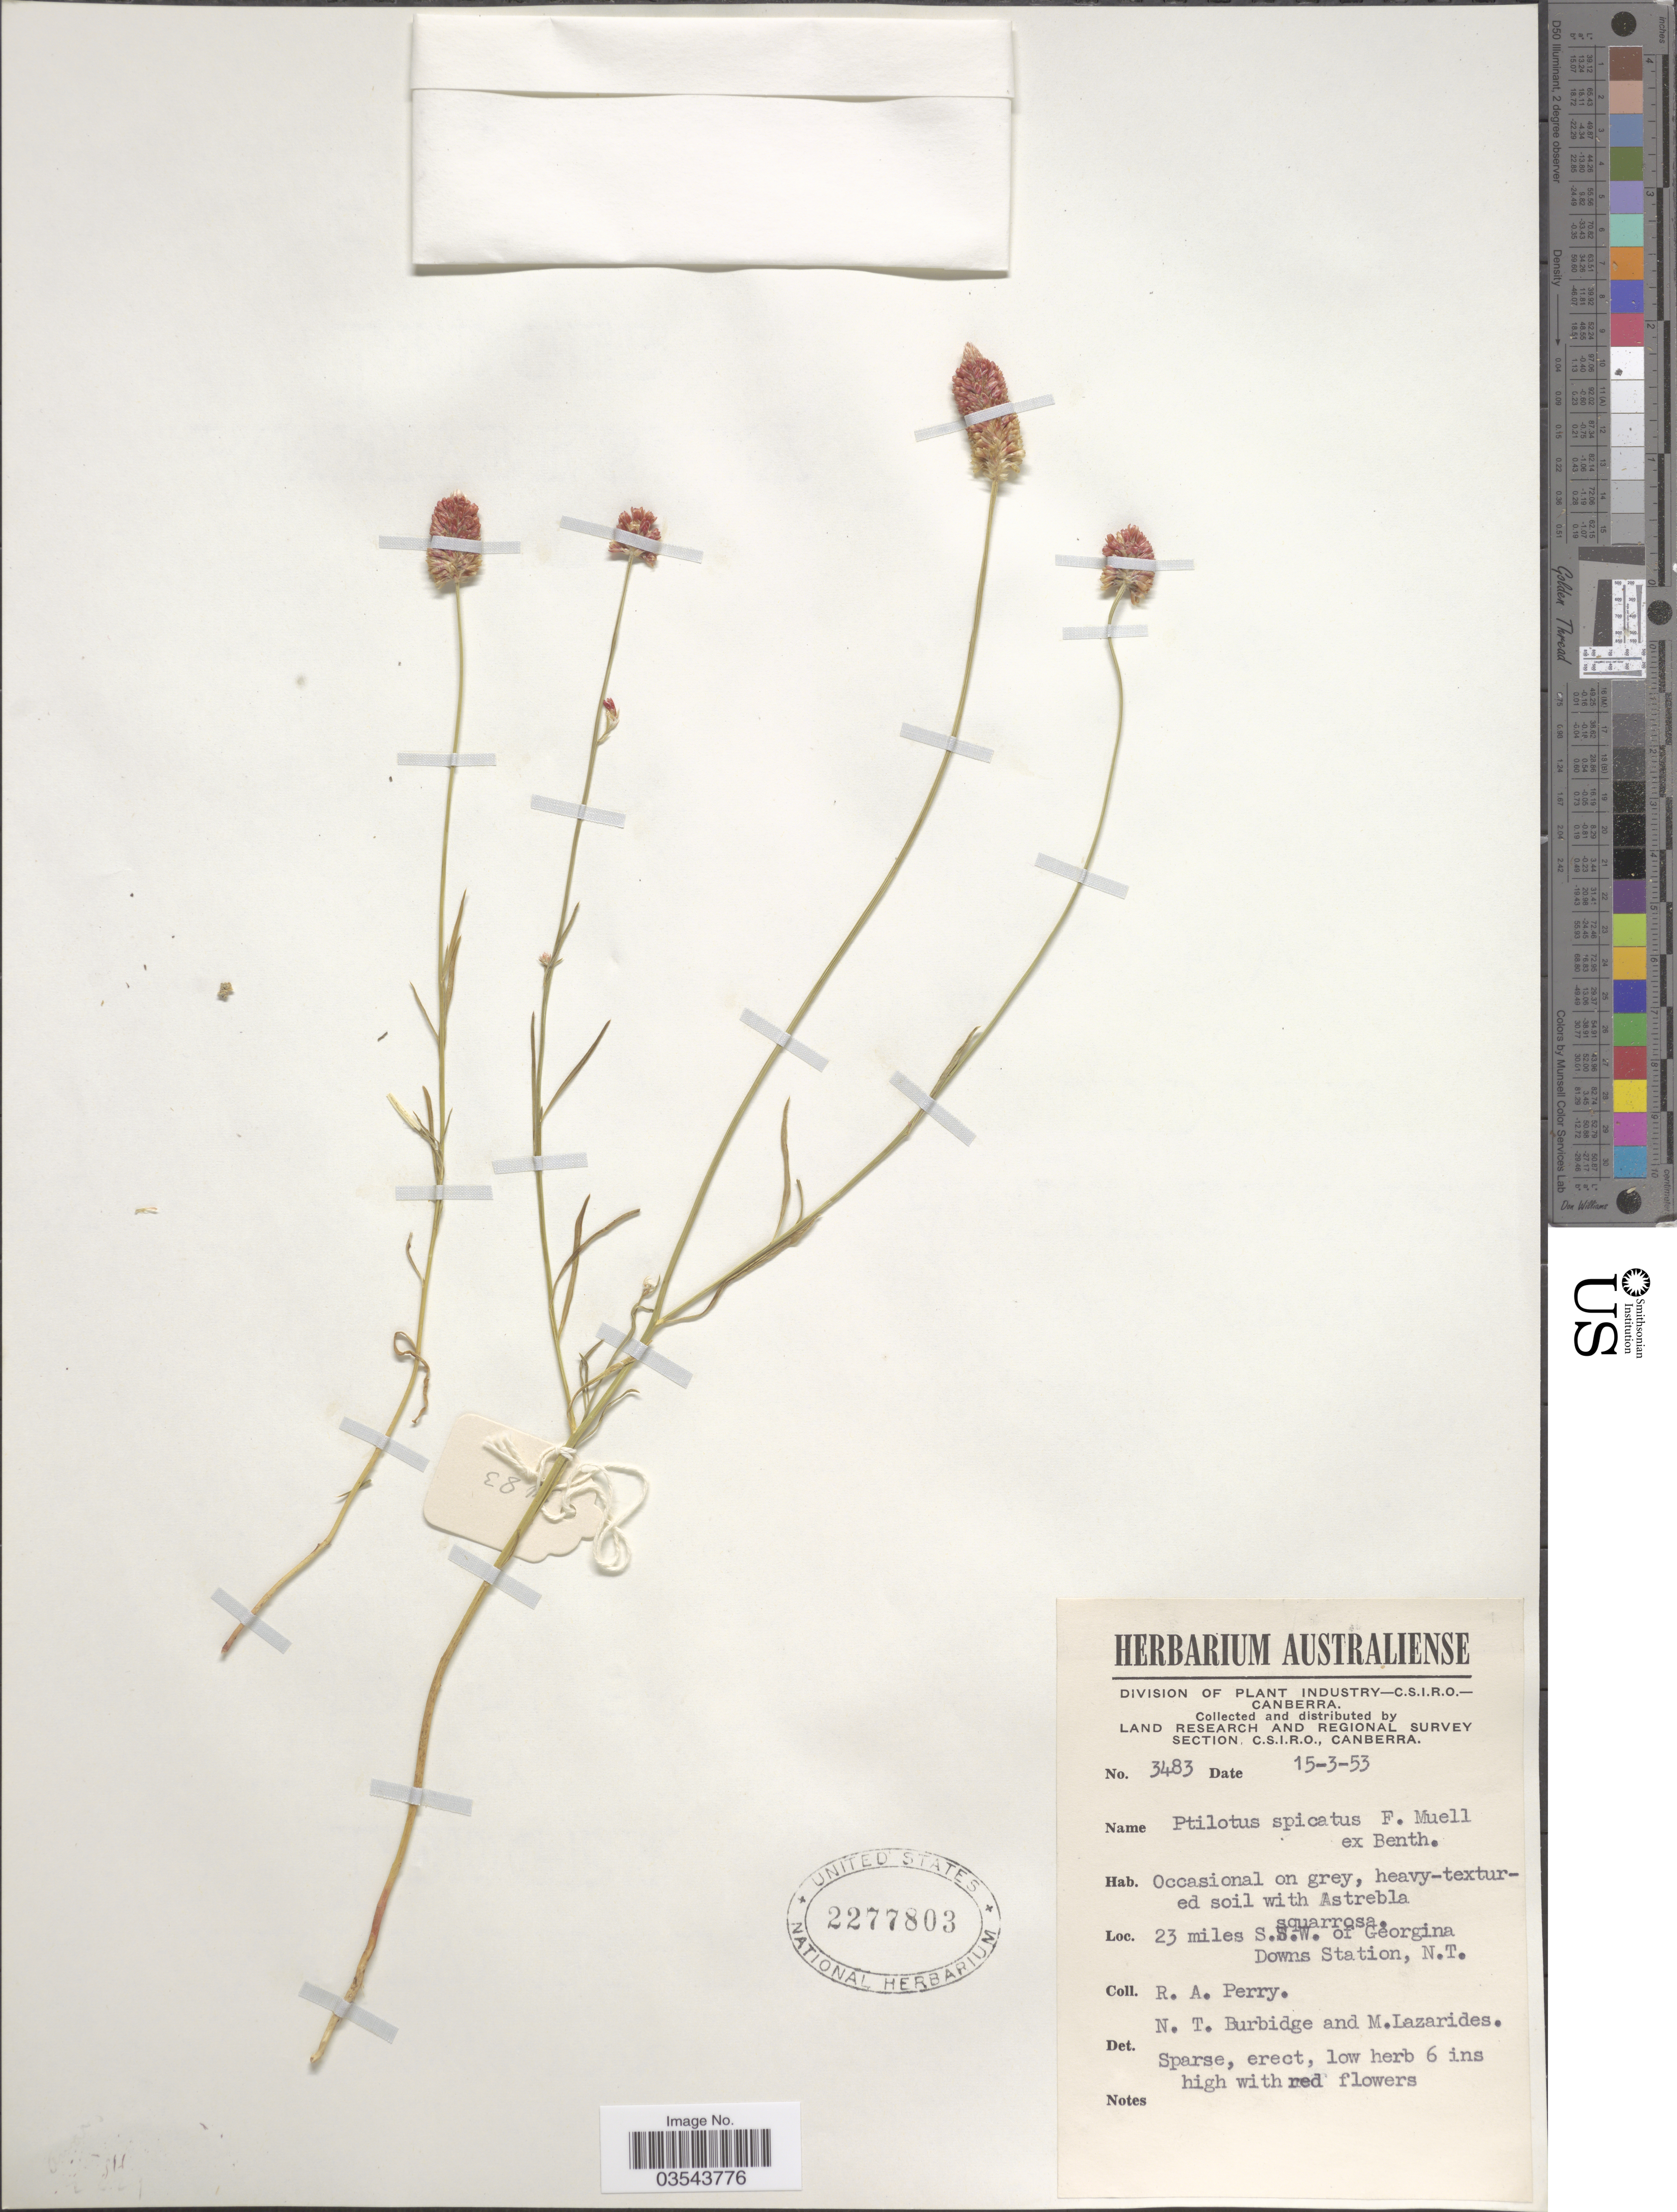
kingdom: Plantae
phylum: Tracheophyta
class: Magnoliopsida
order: Caryophyllales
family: Amaranthaceae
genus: Ptilotus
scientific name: Ptilotus spicatus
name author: F. Muell. ex Benth.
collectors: Perry, R. A.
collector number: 3483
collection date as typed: Transcribed d/m/y: 15/3/53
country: Australia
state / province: Northern Territory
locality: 23 miles S.S.W. of Georgina Downs Station, N.T.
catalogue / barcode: US 2277803